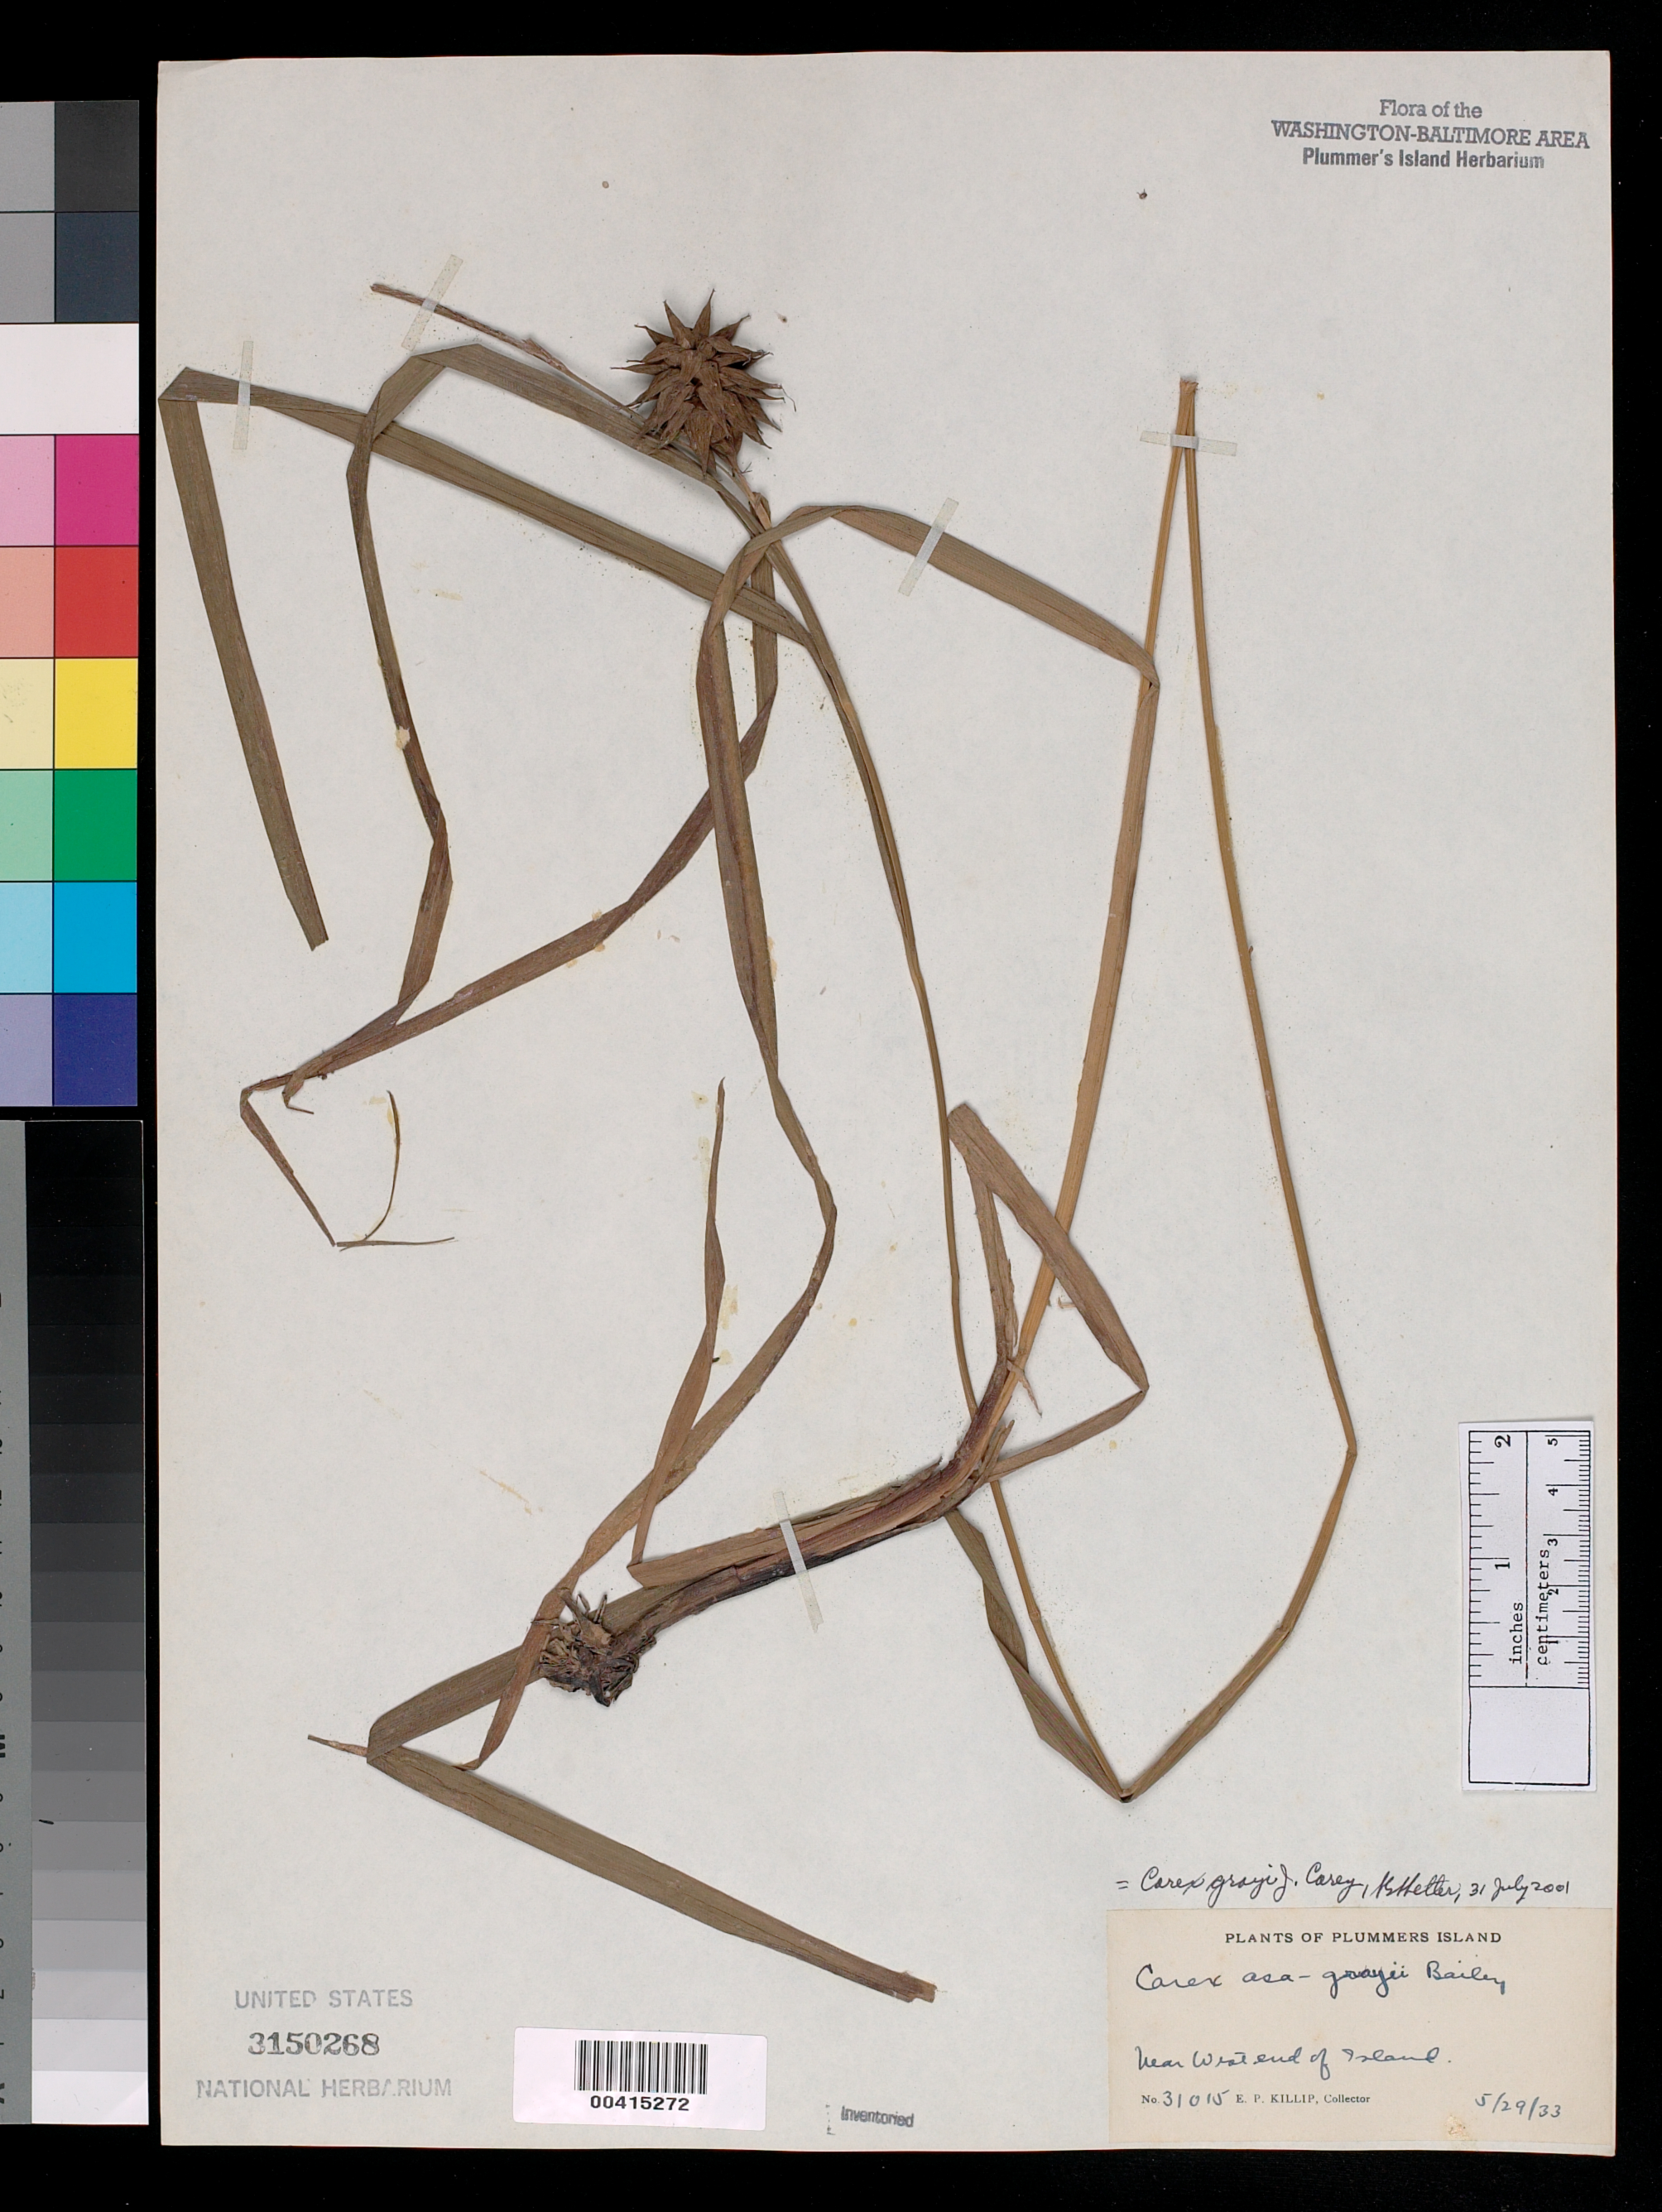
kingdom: Plantae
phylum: Tracheophyta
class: Liliopsida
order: Poales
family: Cyperaceae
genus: Carex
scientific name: Carex grayi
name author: J. Carey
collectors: E. P. Killip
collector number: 31015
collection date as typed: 29 May 1933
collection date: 1933-05-29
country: United States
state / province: Maryland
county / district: Montgomery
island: Plummers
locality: Plummer's Island; near west end C. & O. Canal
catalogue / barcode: US 3150268